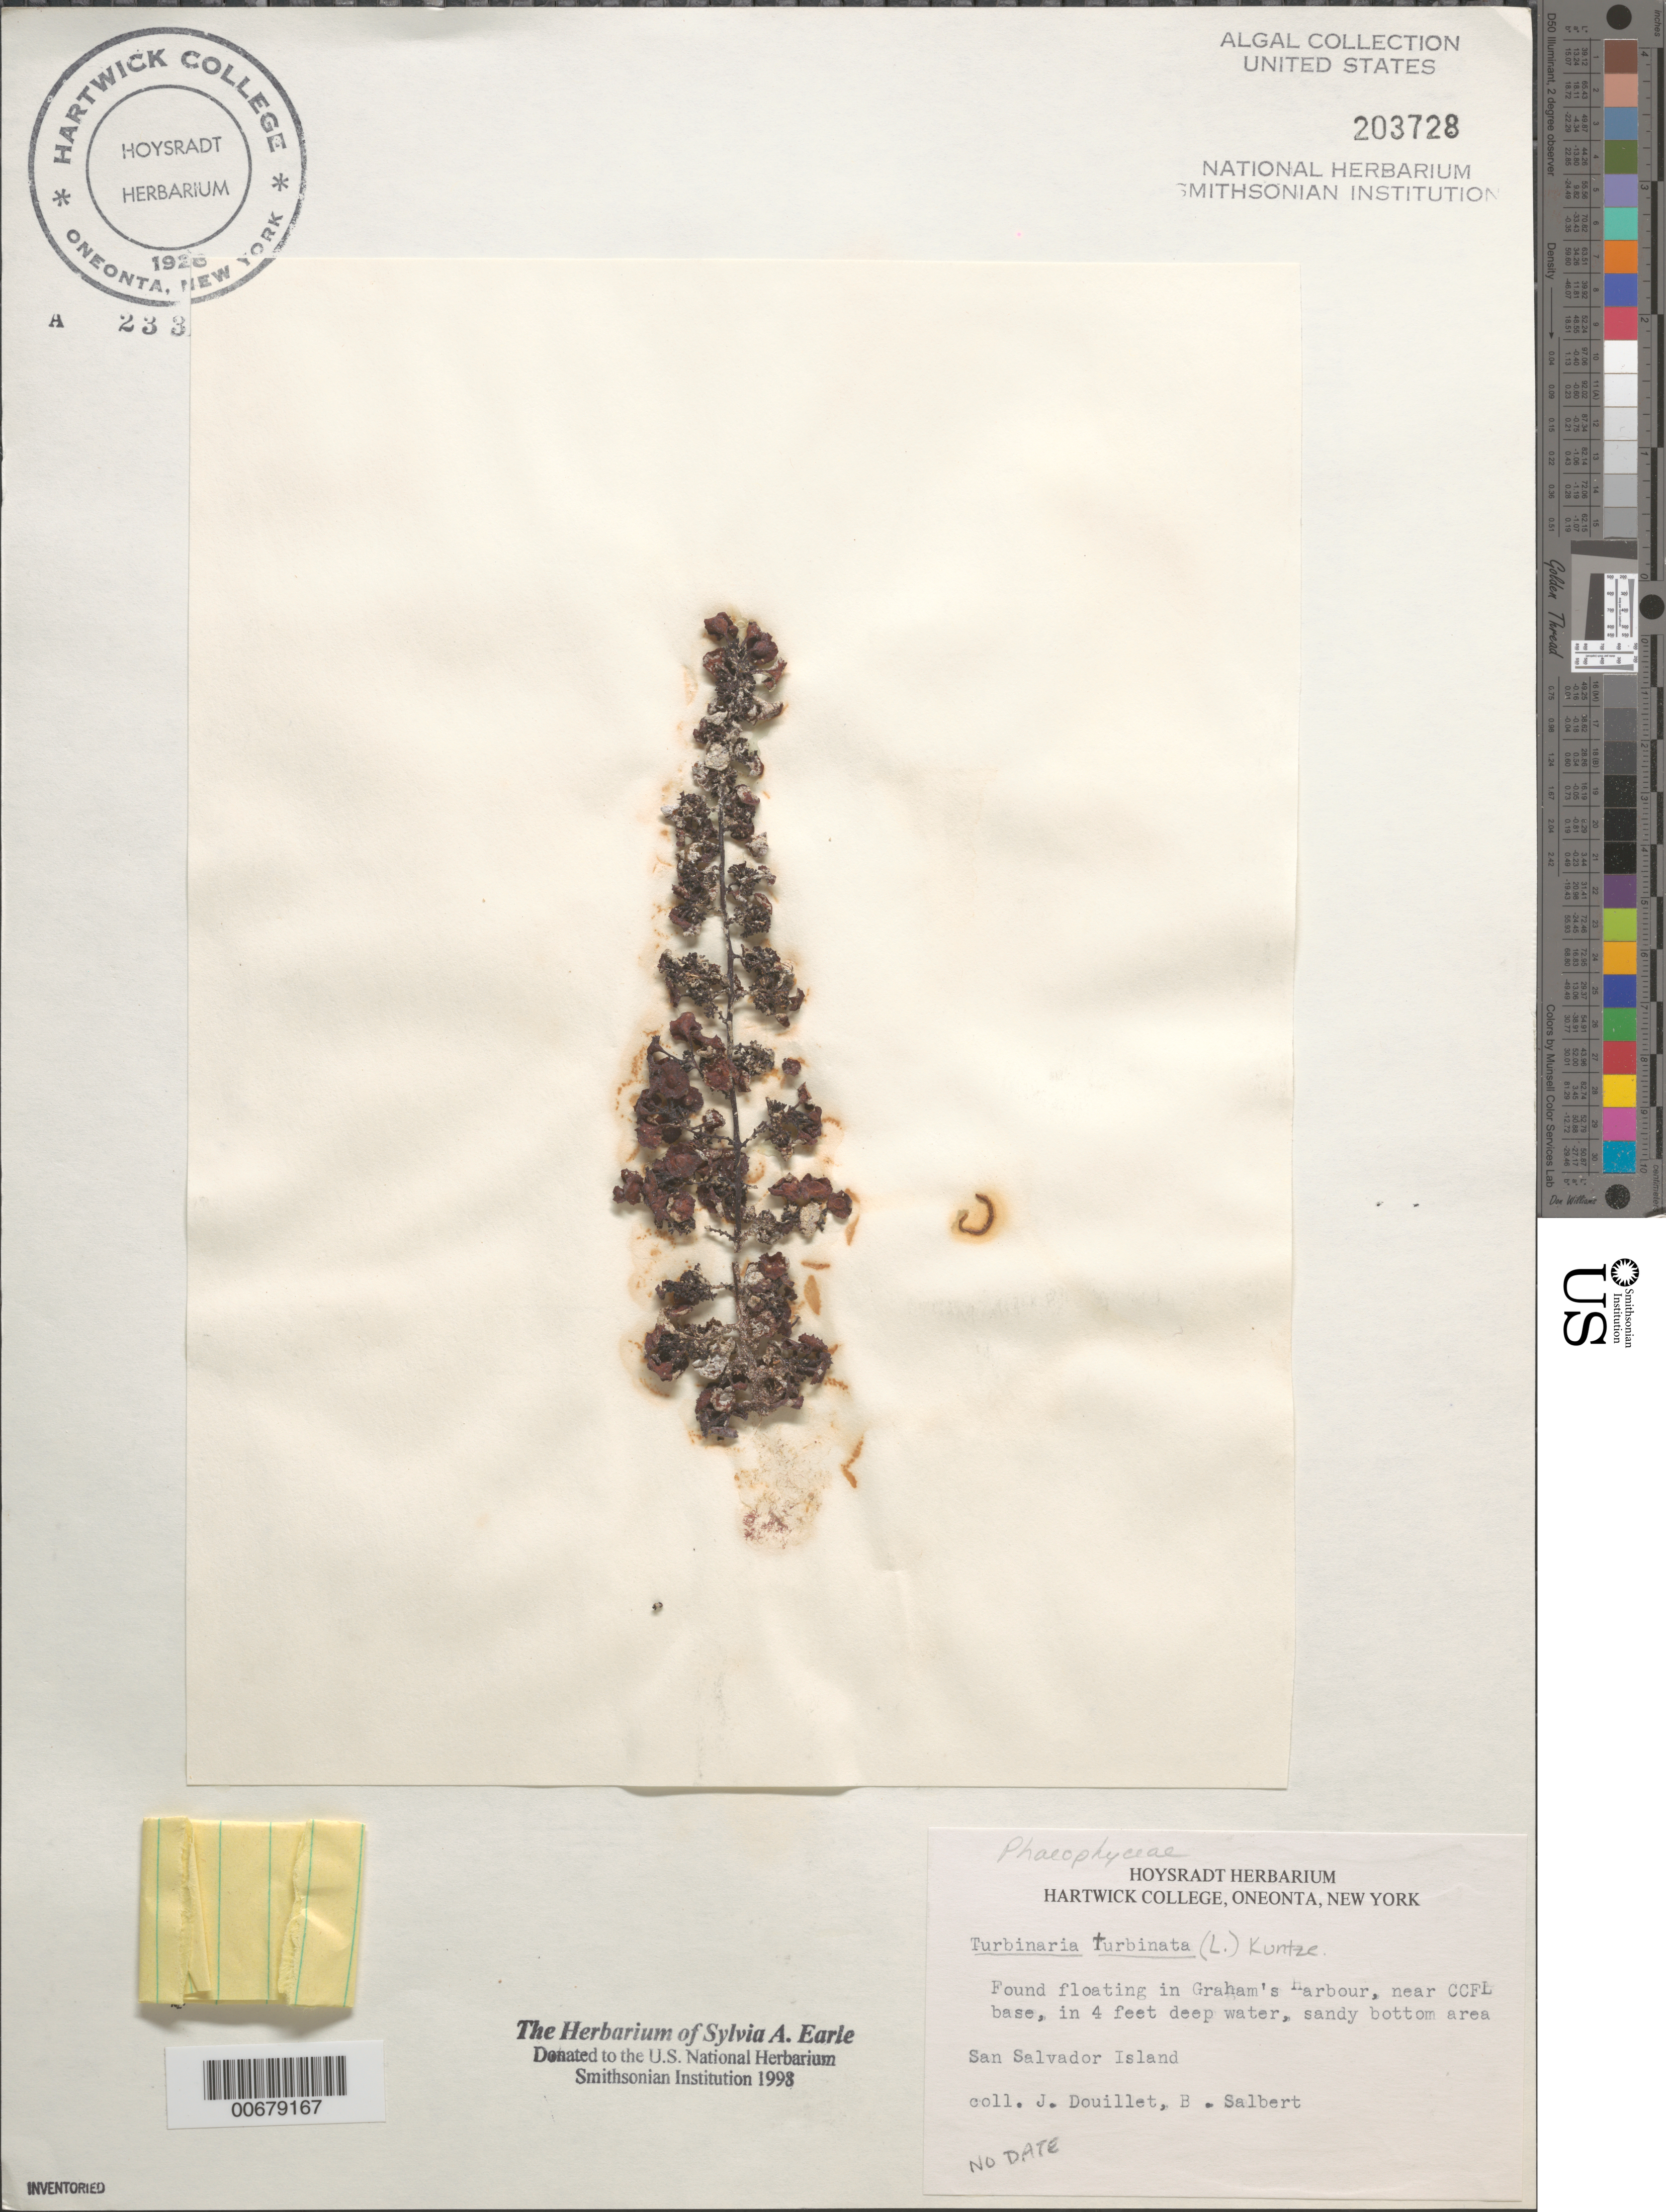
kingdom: Chromista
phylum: Ochrophyta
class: Phaeophyceae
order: Fucales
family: Sargassaceae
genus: Turbinaria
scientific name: Turbinaria turbinata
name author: (L.) Kuntze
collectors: J. Douillet & B. Salbert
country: Bahamas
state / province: San Salvador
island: San Salvador Island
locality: Graham's Harbour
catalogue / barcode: US 203728